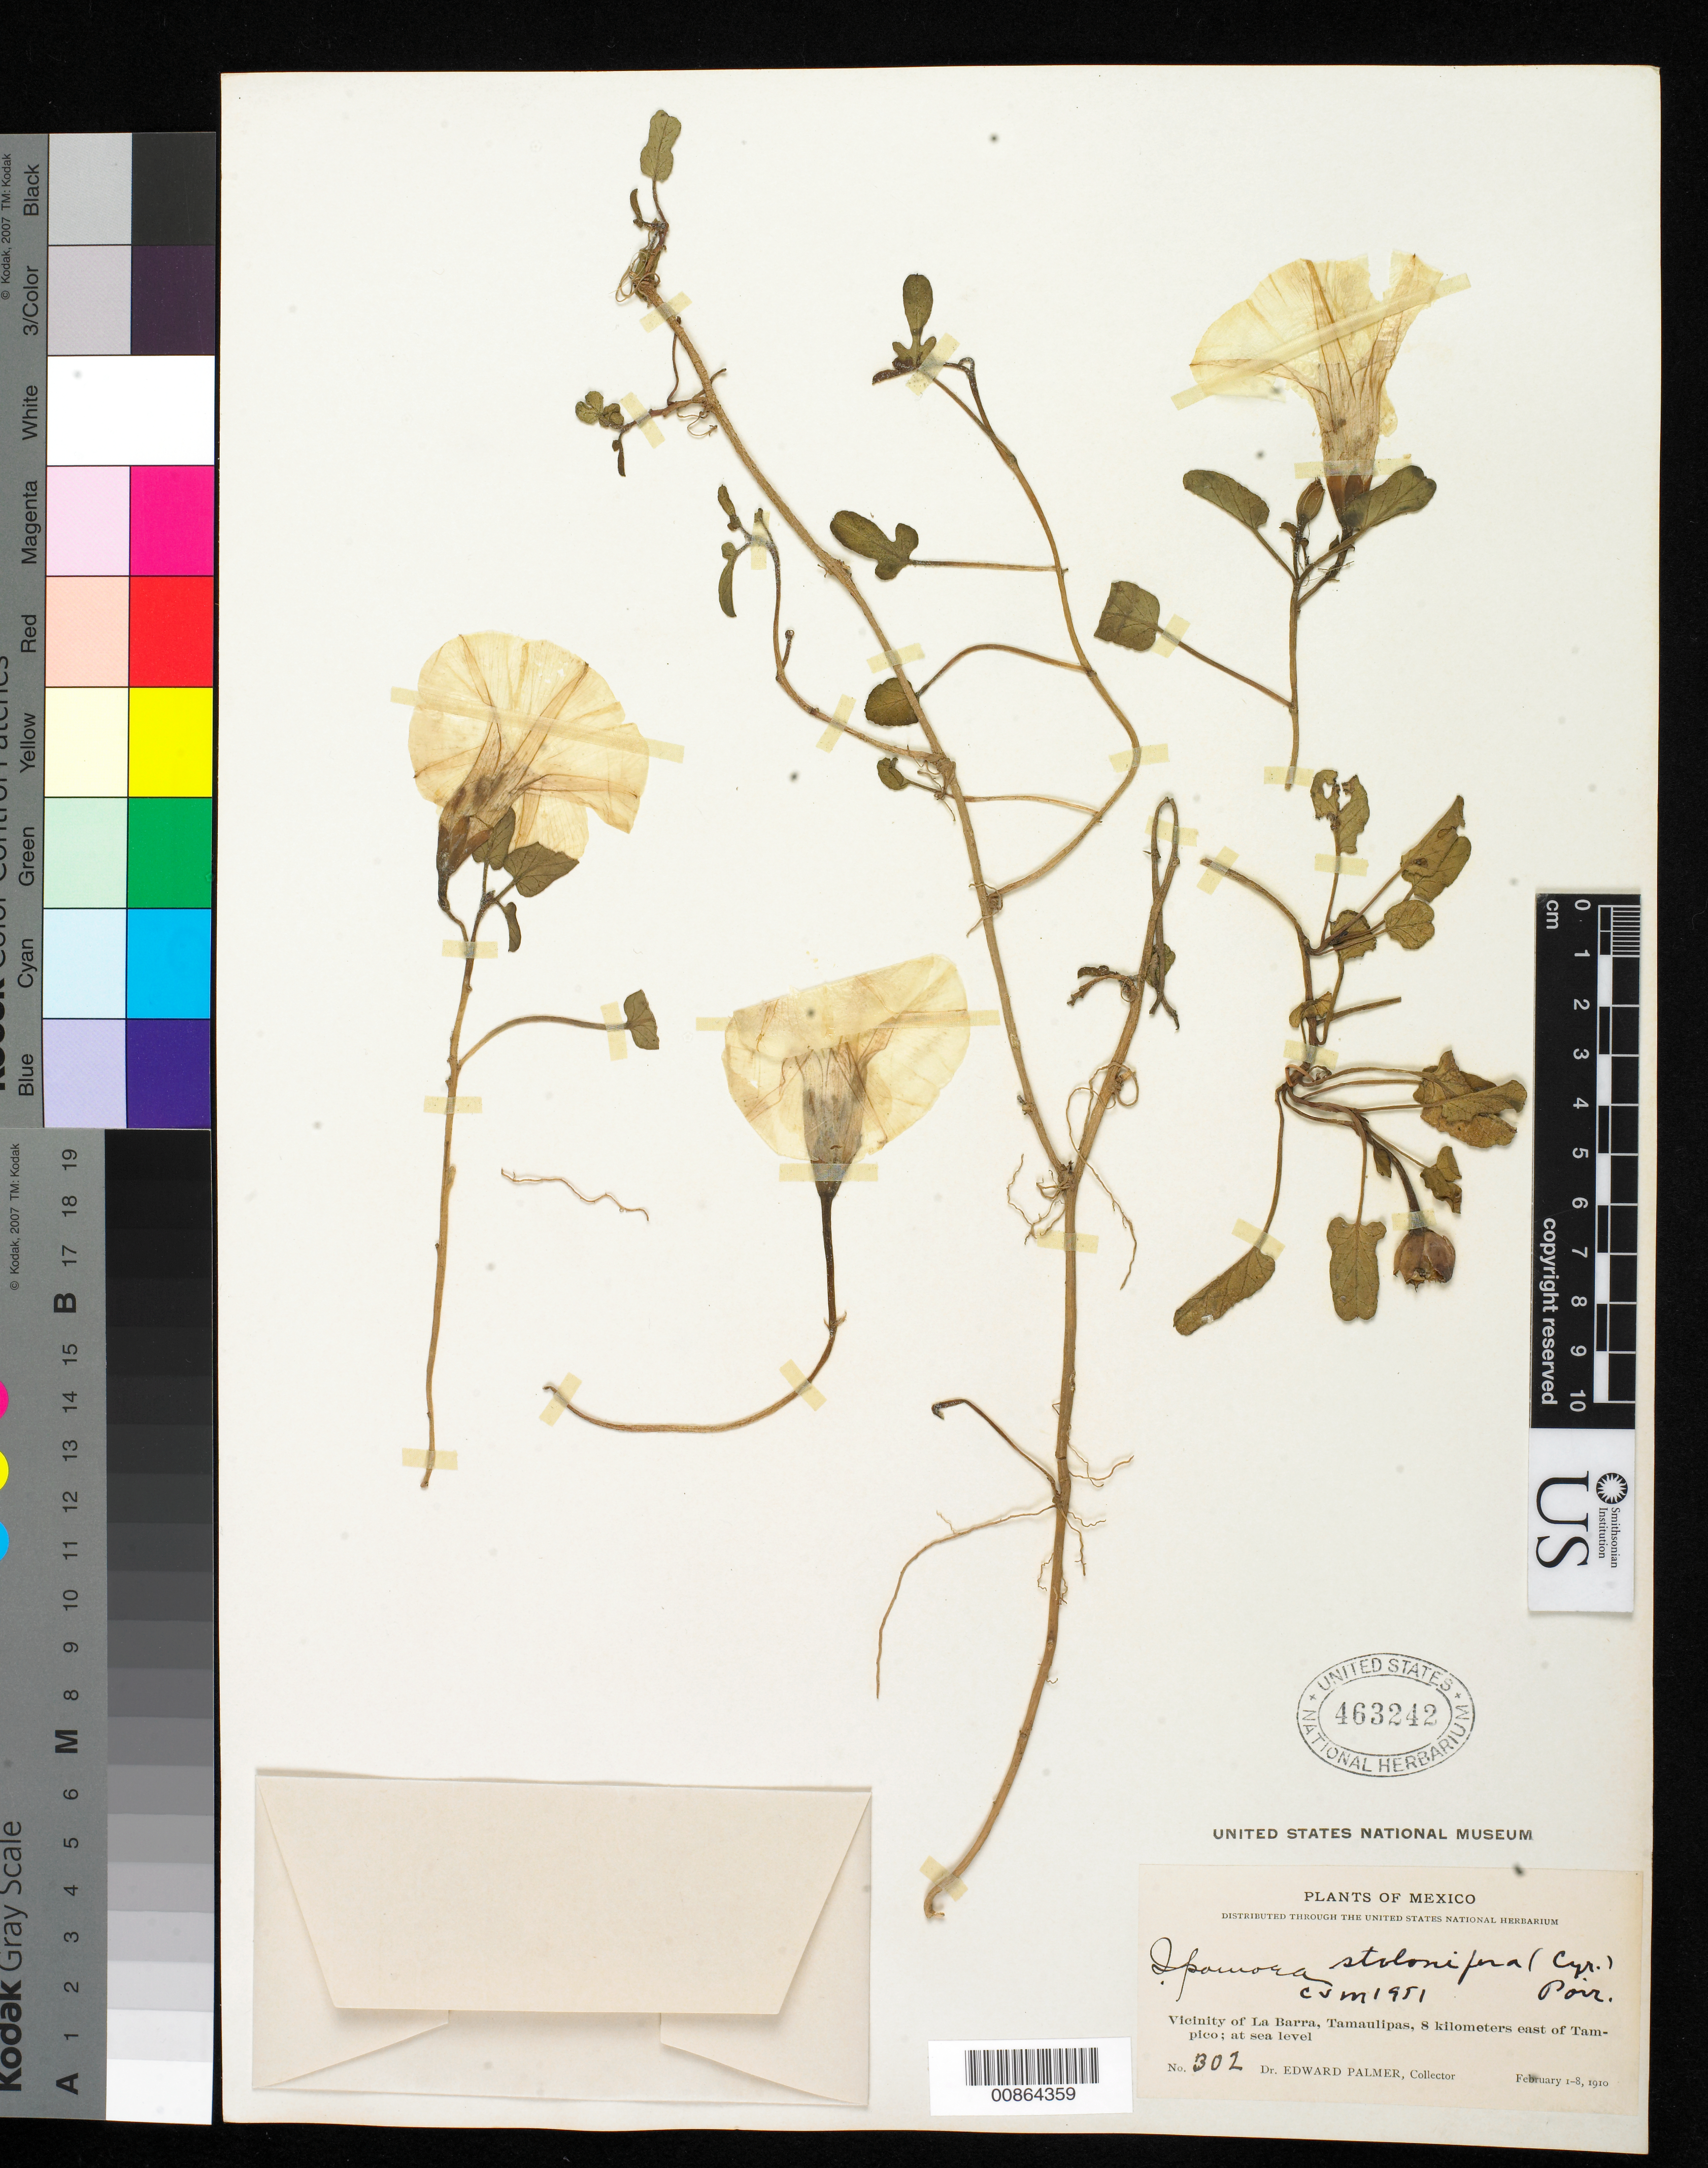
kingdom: Plantae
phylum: Tracheophyta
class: Magnoliopsida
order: Solanales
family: Convolvulaceae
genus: Ipomoea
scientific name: Ipomoea imperati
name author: (Vahl) Griseb.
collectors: E. Palmer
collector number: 302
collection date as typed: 01 Feb 1910 to 08 Feb 1910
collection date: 1910-02-01/1910-02-08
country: Mexico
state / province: Tamaulipas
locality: Vicinity of La Barra, 8 Kilometers east of Tampico.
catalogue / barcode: US 463242